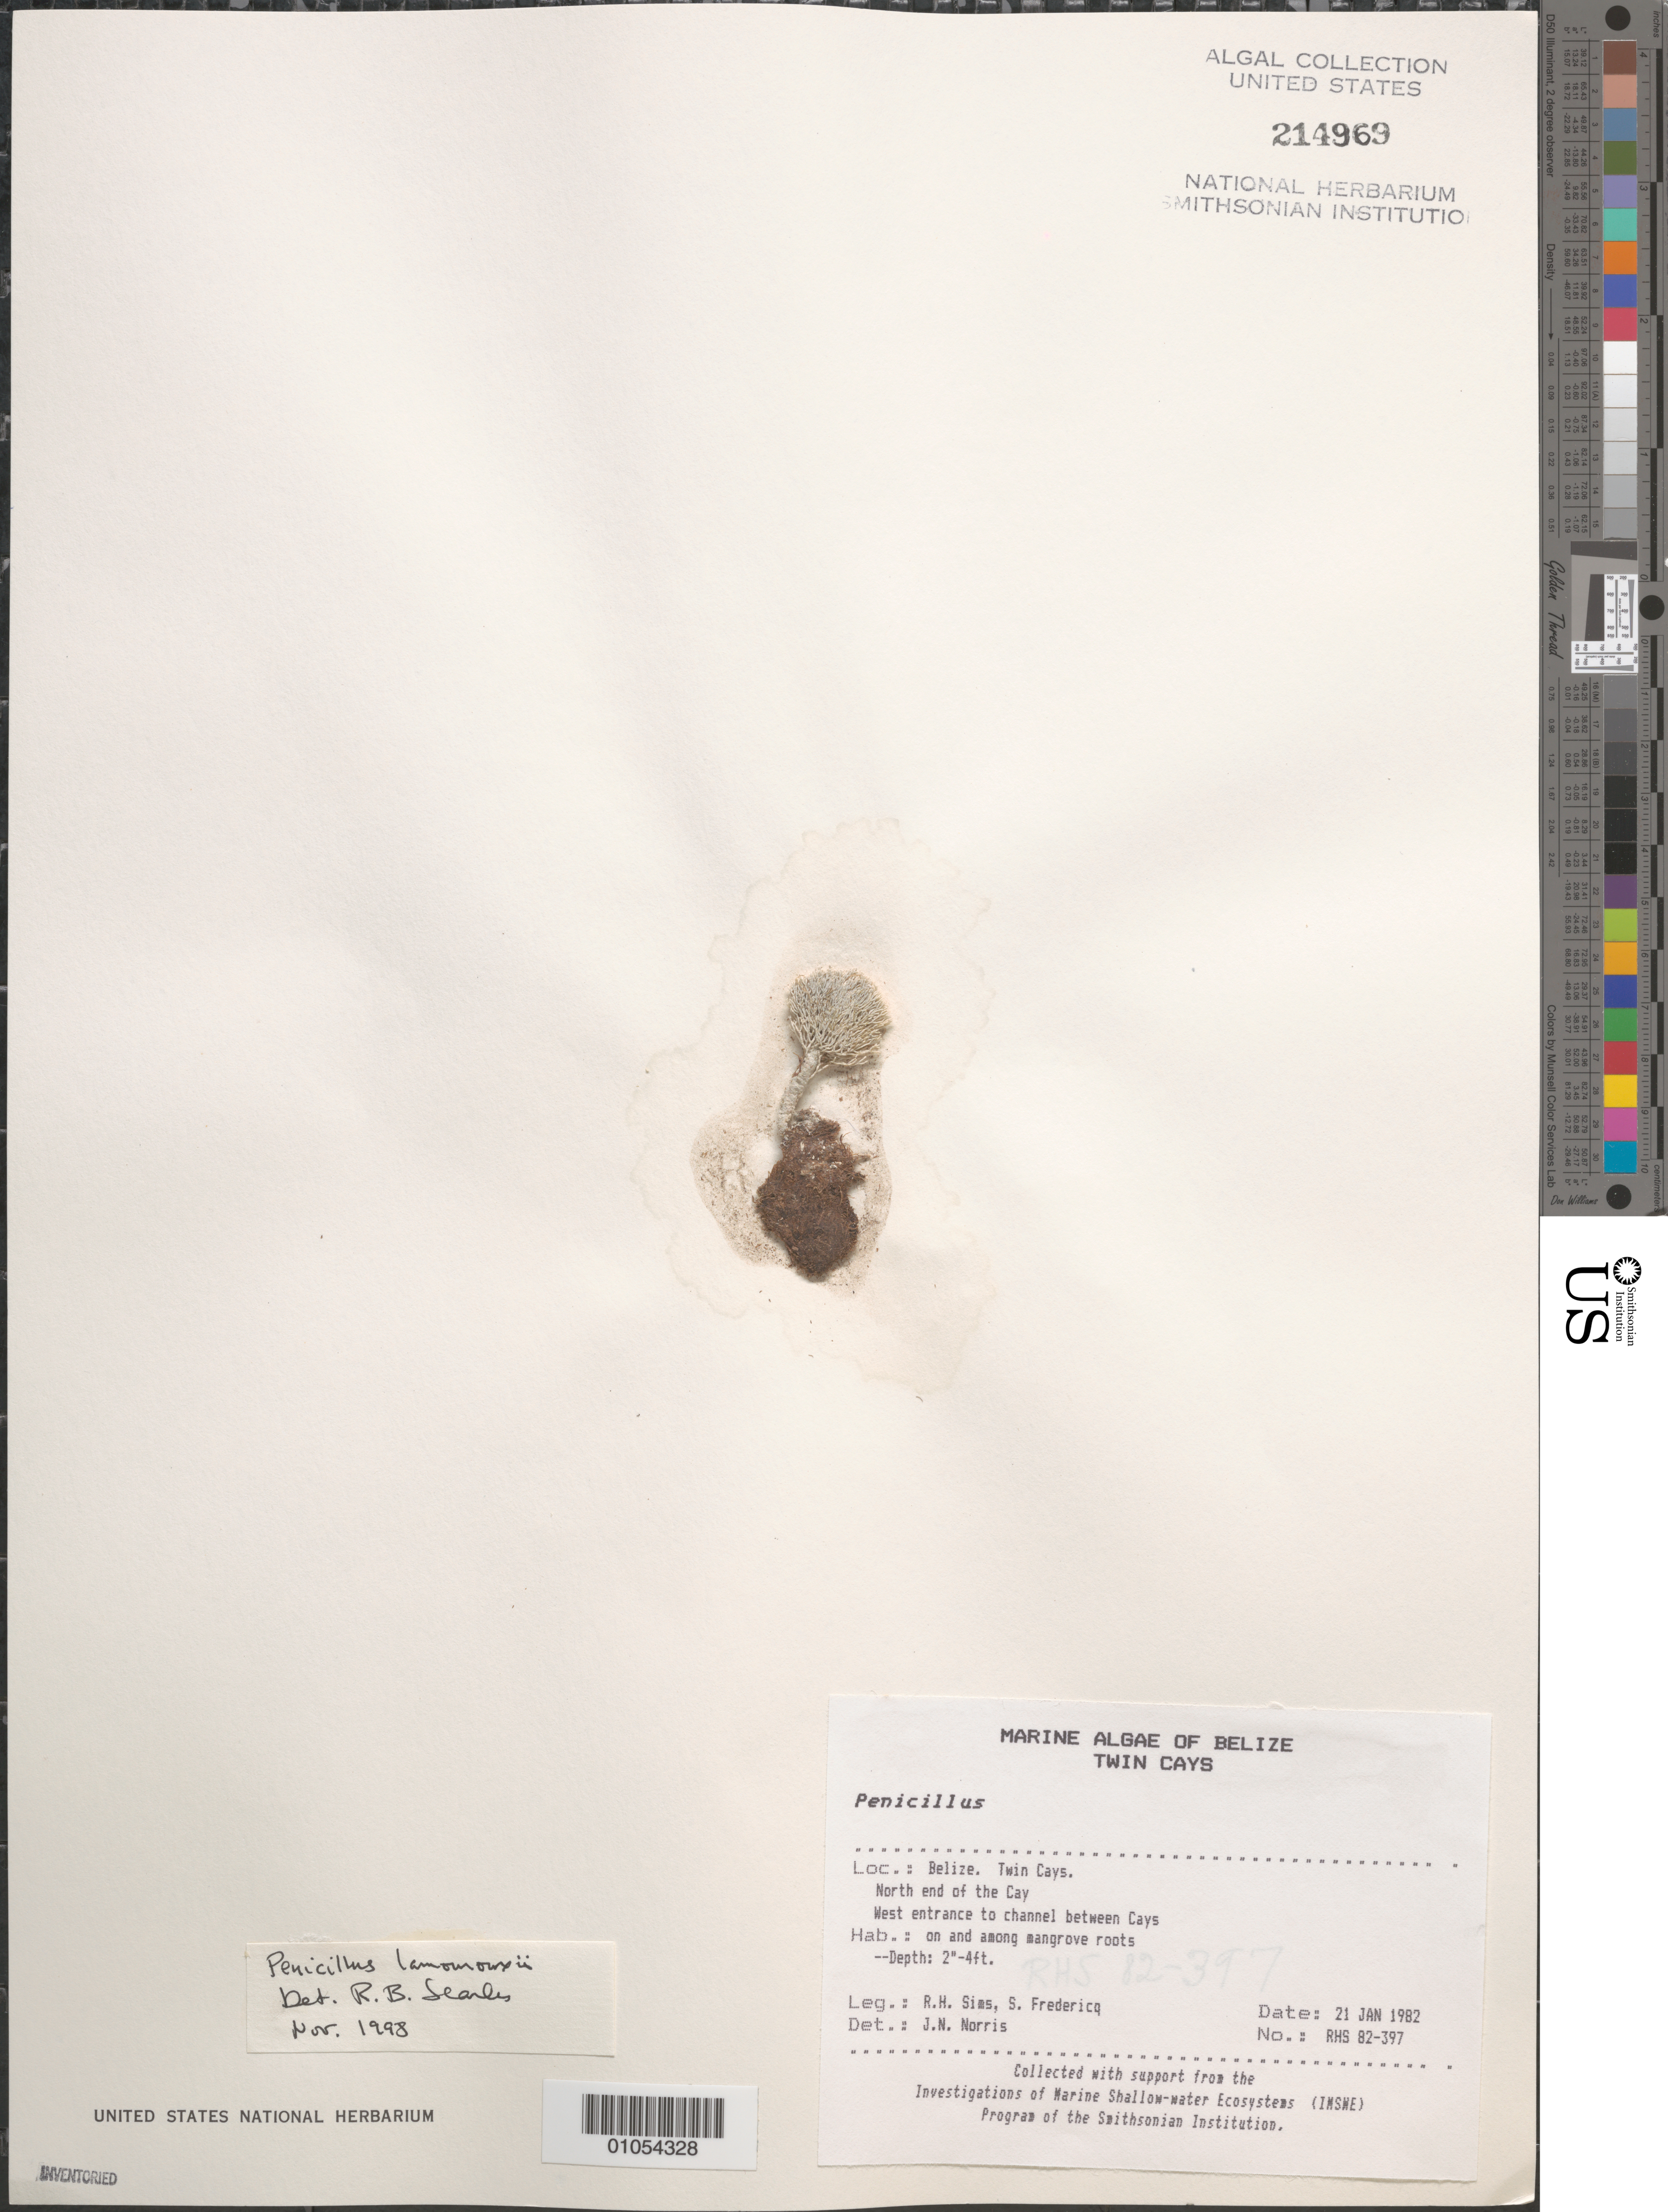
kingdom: Plantae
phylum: Chlorophyta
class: Ulvophyceae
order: Bryopsidales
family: Udoteaceae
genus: Penicillus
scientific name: Penicillus lamourouxii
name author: Decne.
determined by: Searles, R. B.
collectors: R. H. Sims & S. Fredericq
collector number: RHS 82-397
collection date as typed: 21 Jan 1982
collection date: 1982-01-21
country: Belize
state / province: Stann Creek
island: Twin Cays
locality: North end of the cays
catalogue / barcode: US 214969